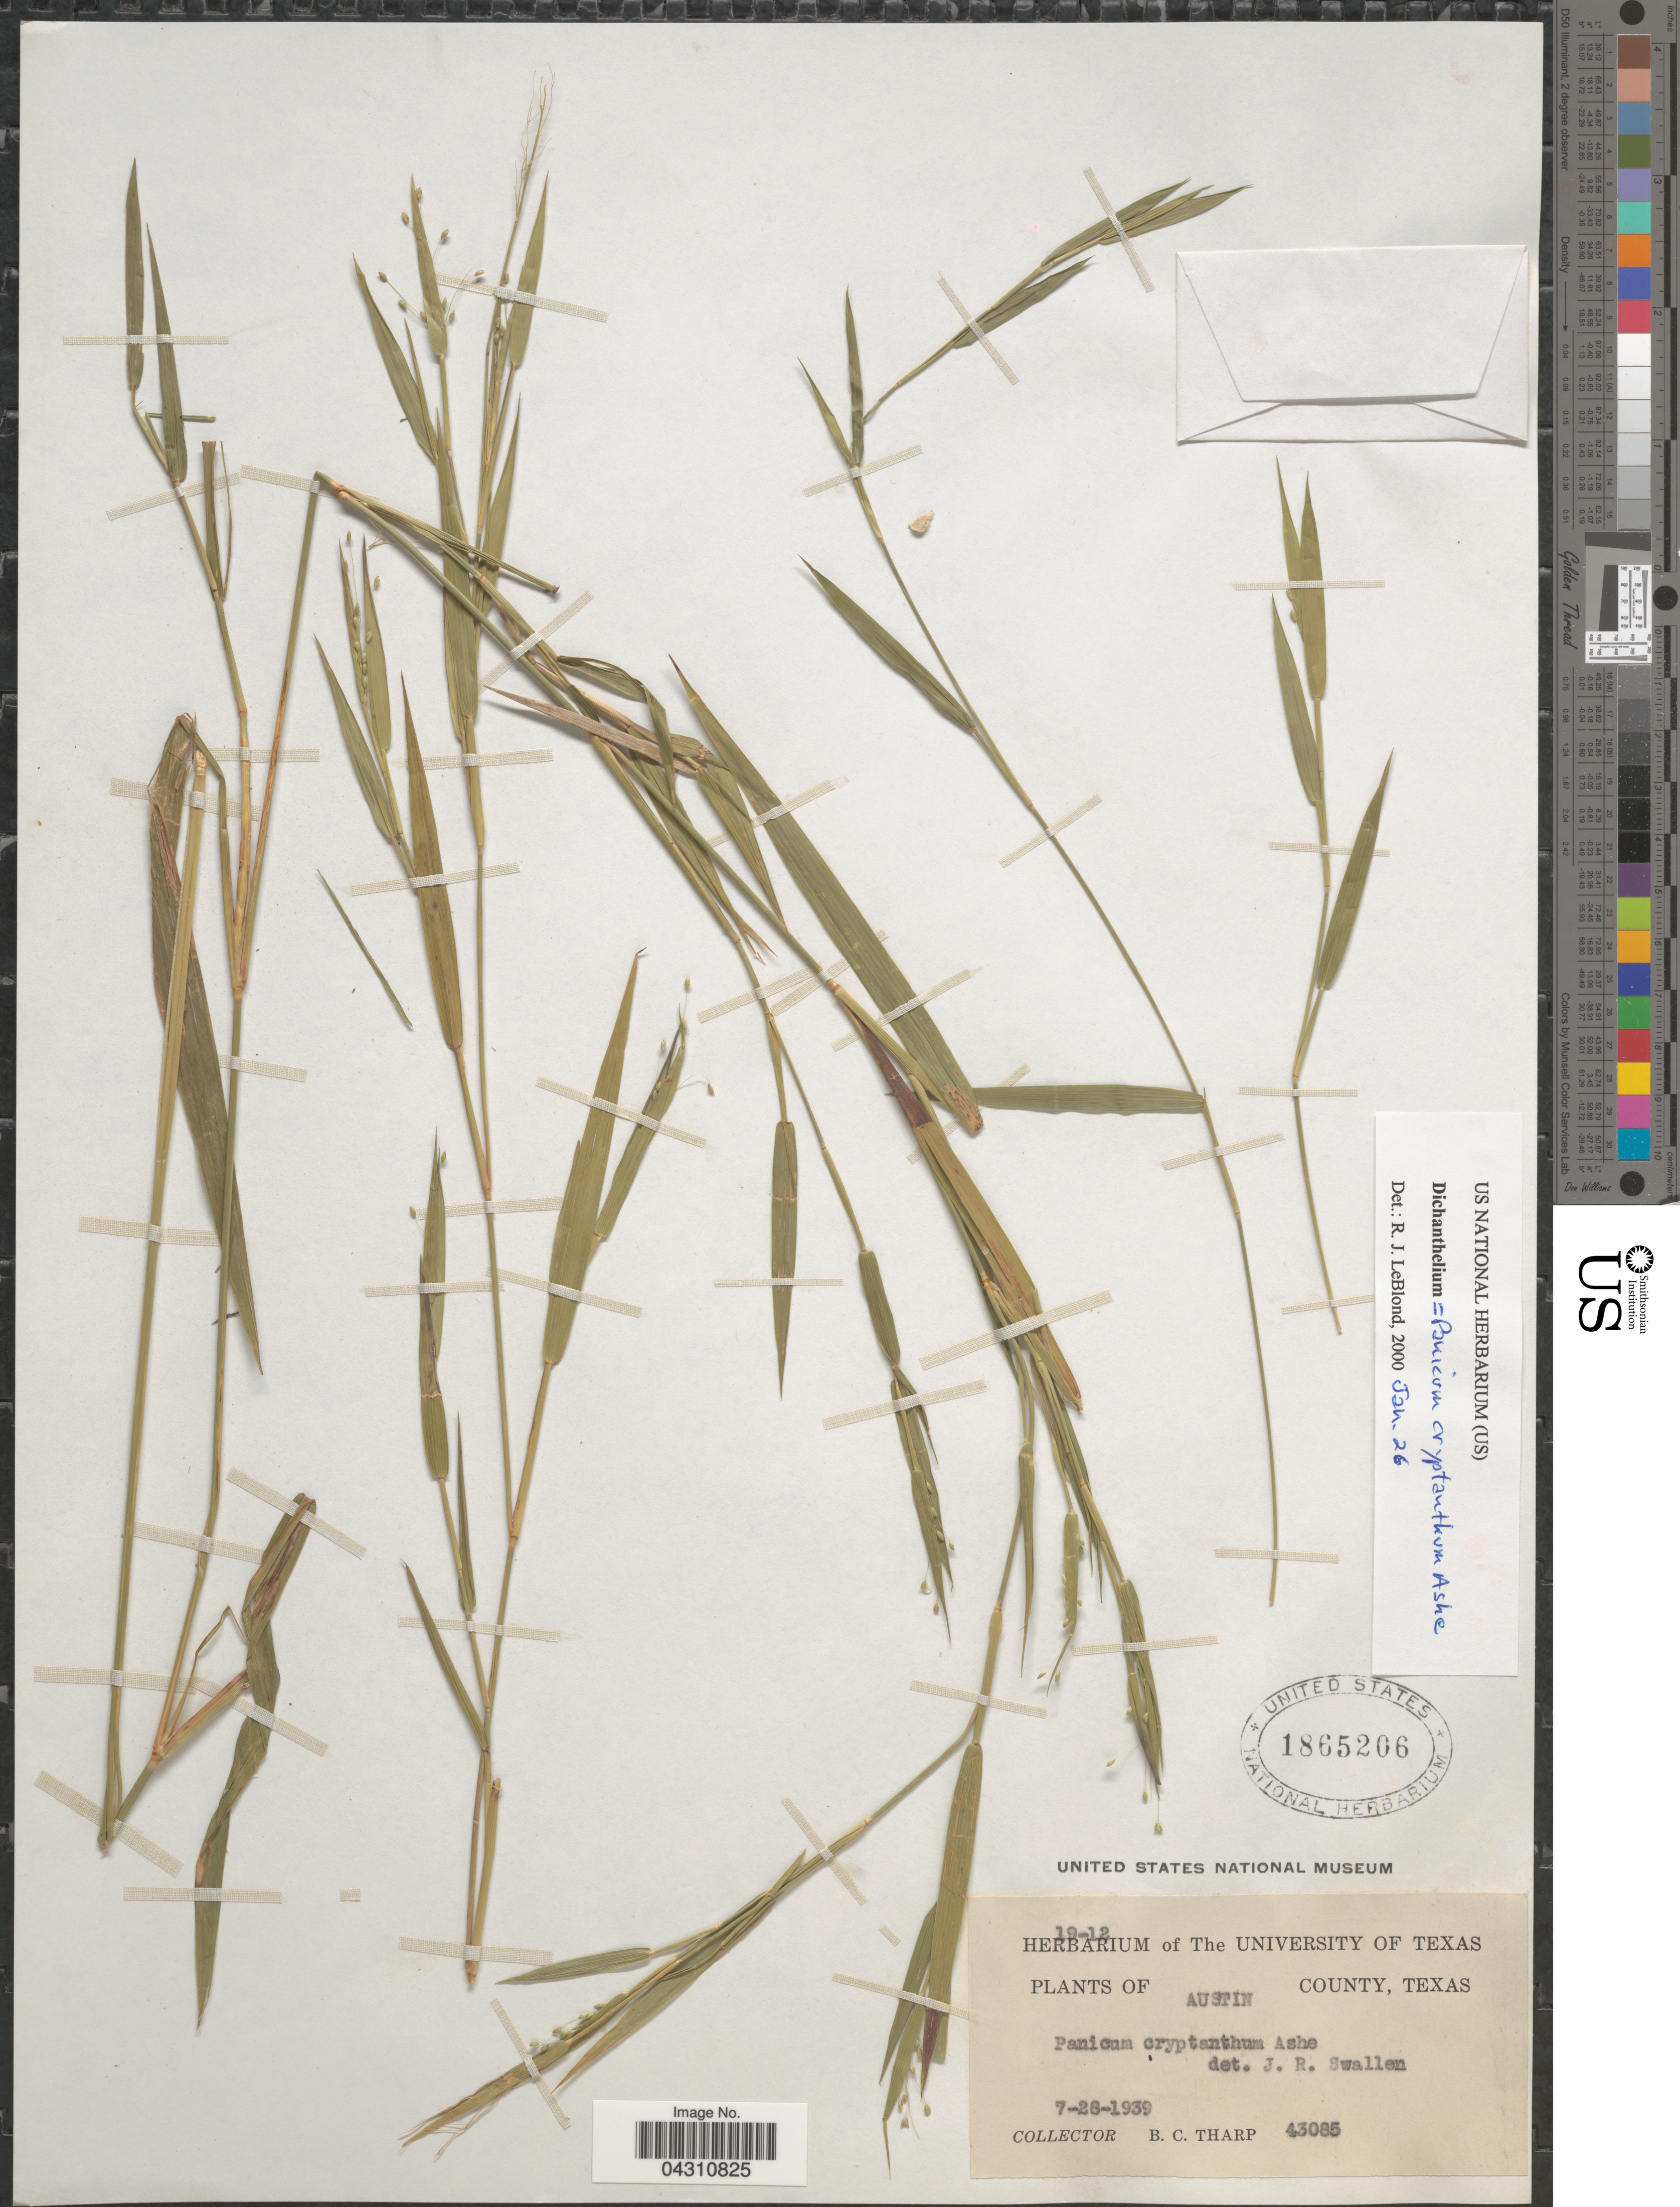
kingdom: Plantae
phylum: Tracheophyta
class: Liliopsida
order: Poales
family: Poaceae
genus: Dichanthelium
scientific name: Dichanthelium scabriusculum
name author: (Elliott) Gould & C.A. Clark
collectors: B. C. Tharp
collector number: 43085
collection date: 1939-07-28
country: United States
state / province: Texas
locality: Austin County.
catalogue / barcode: US 1865206